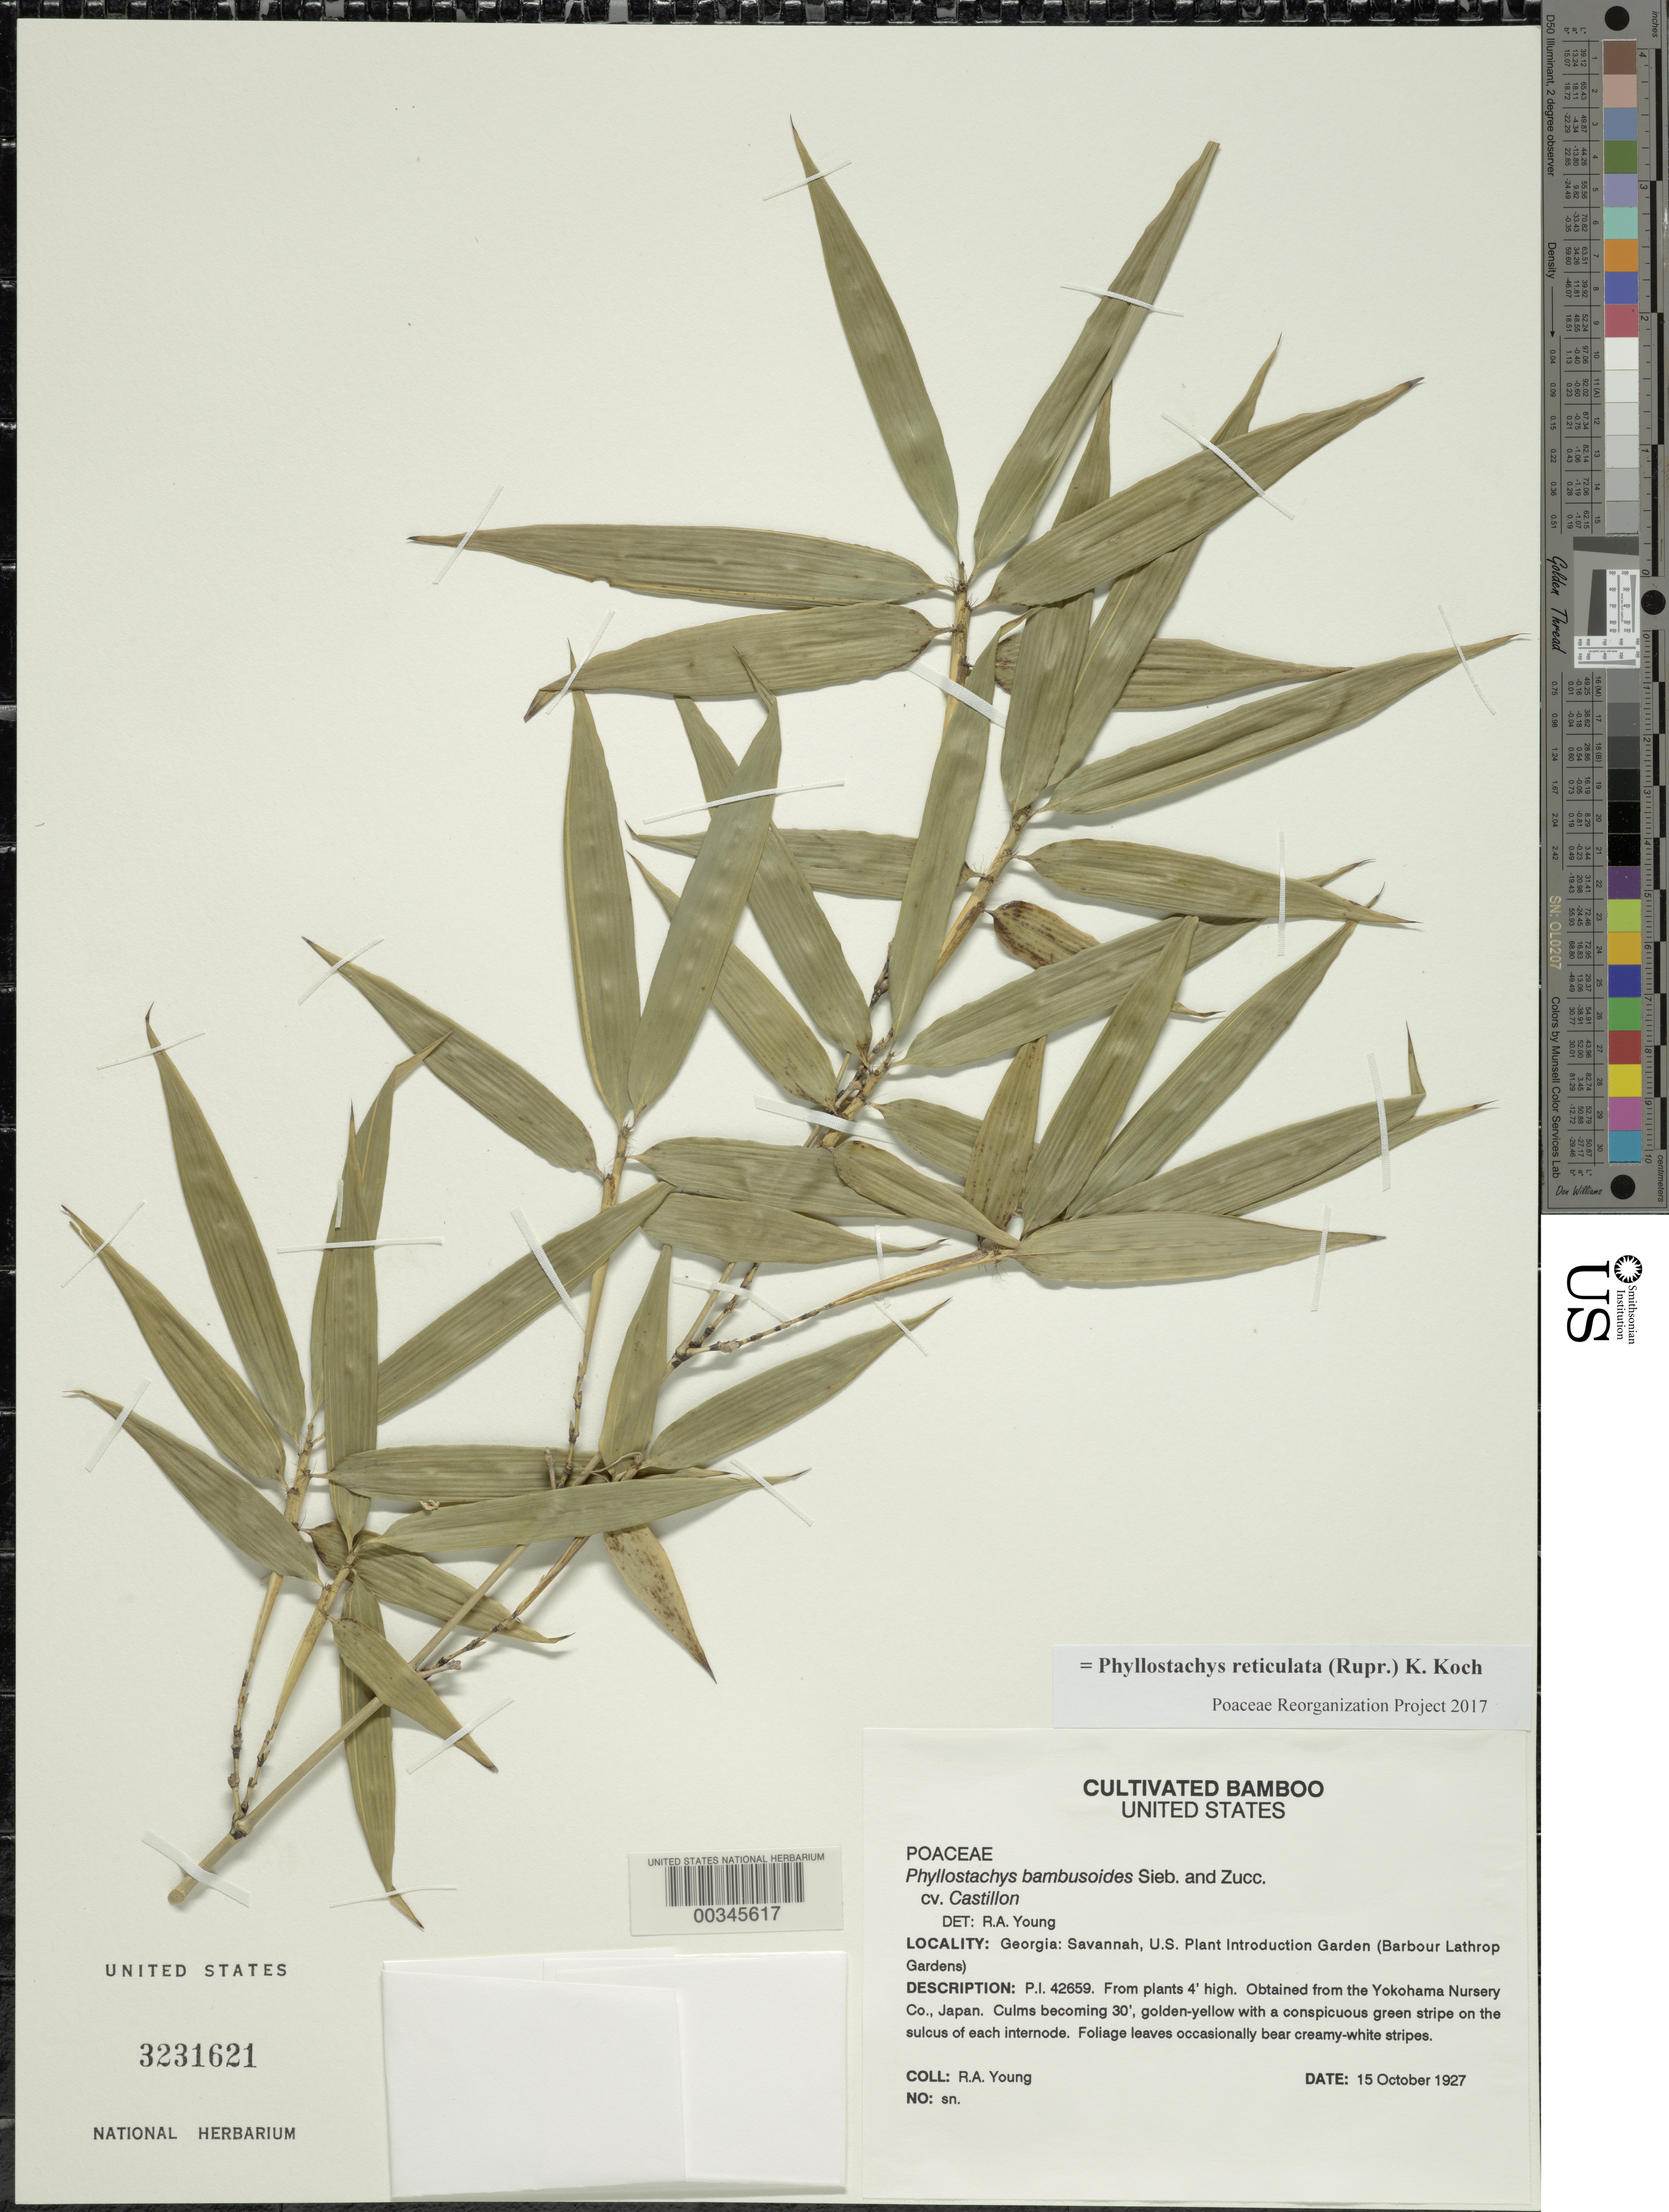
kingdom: Plantae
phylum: Tracheophyta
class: Liliopsida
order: Poales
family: Poaceae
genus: Phyllostachys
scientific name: Phyllostachys reticulata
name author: (Rupr.) K. Koch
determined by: Poaceae Reorganization Project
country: United States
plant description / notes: P.I. 42659 obtained from Yokohama Nursery Co., Japan. Collected at Georgia: Savannah, U.S. Plant Introduction Garden (Barbour Lathrop Garden) coll. Rhizome.A. Young 15 Oct 1927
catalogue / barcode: US 3231621